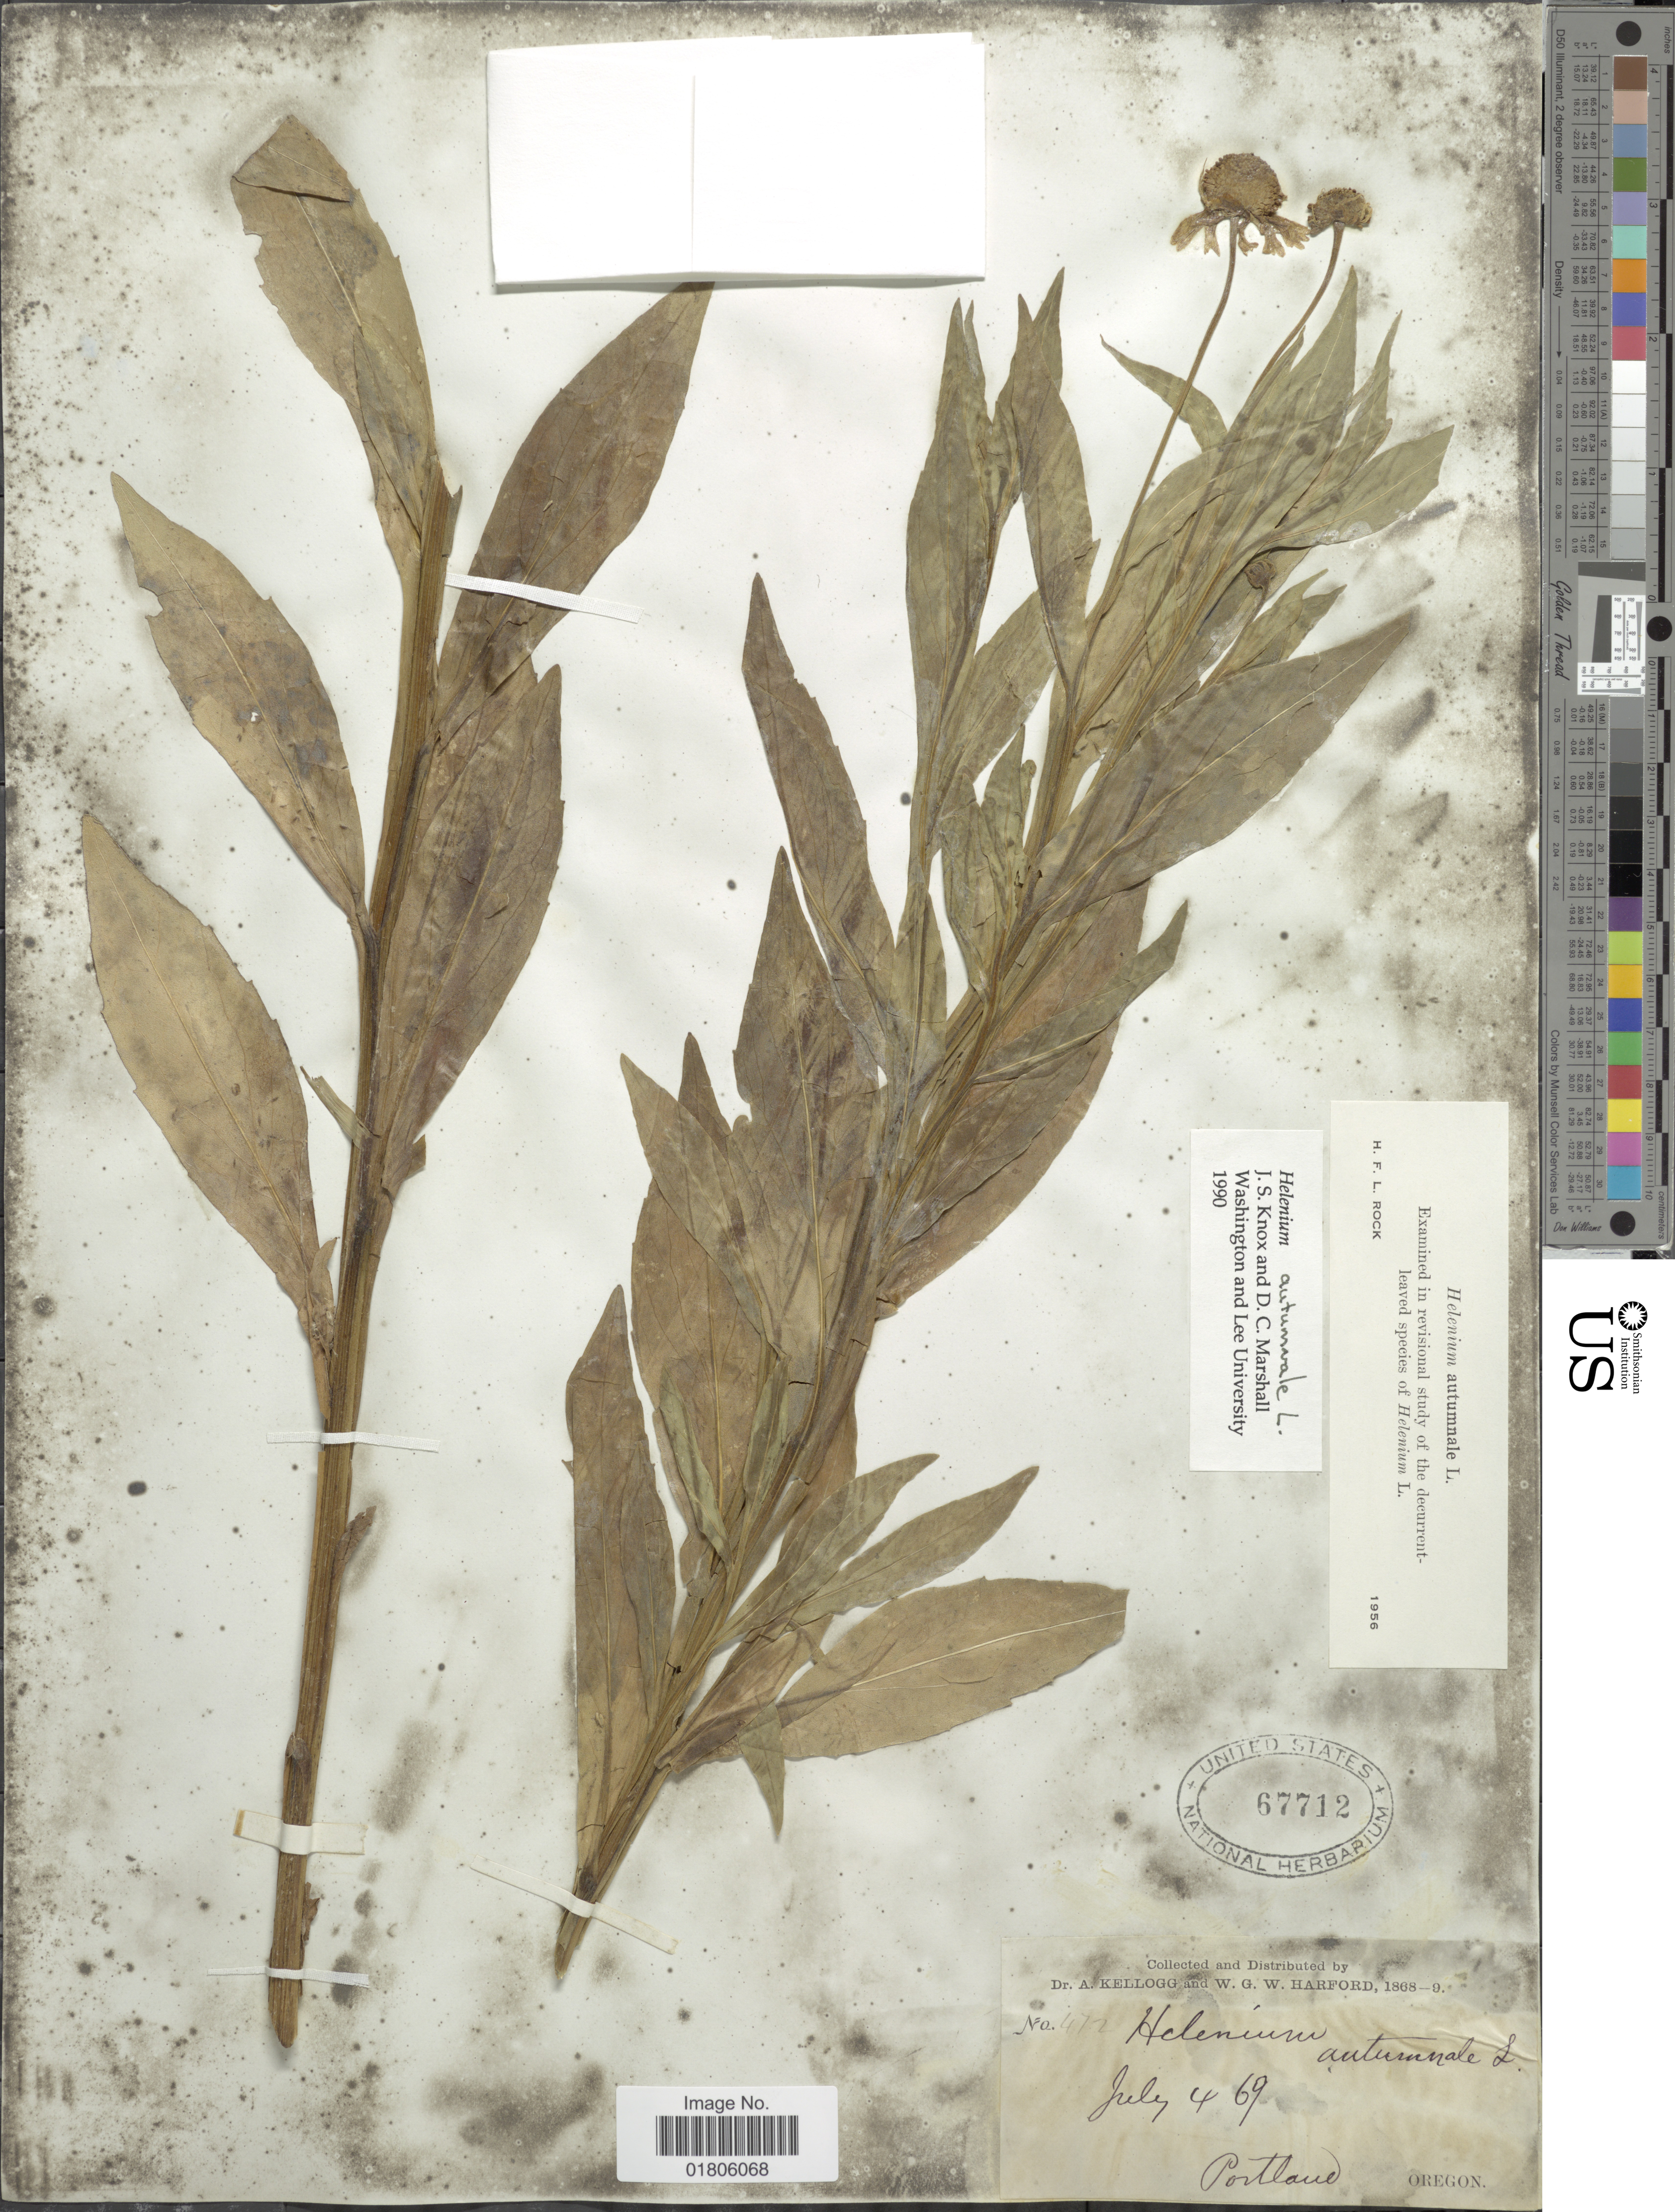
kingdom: Plantae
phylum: Tracheophyta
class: Magnoliopsida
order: Asterales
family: Asteraceae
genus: Helenium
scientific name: Helenium autumnale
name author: L.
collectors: A. Kellogg & W. G. W. Harford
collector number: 472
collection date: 1869-07-04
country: United States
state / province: Oregon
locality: Portland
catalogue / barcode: US 67712